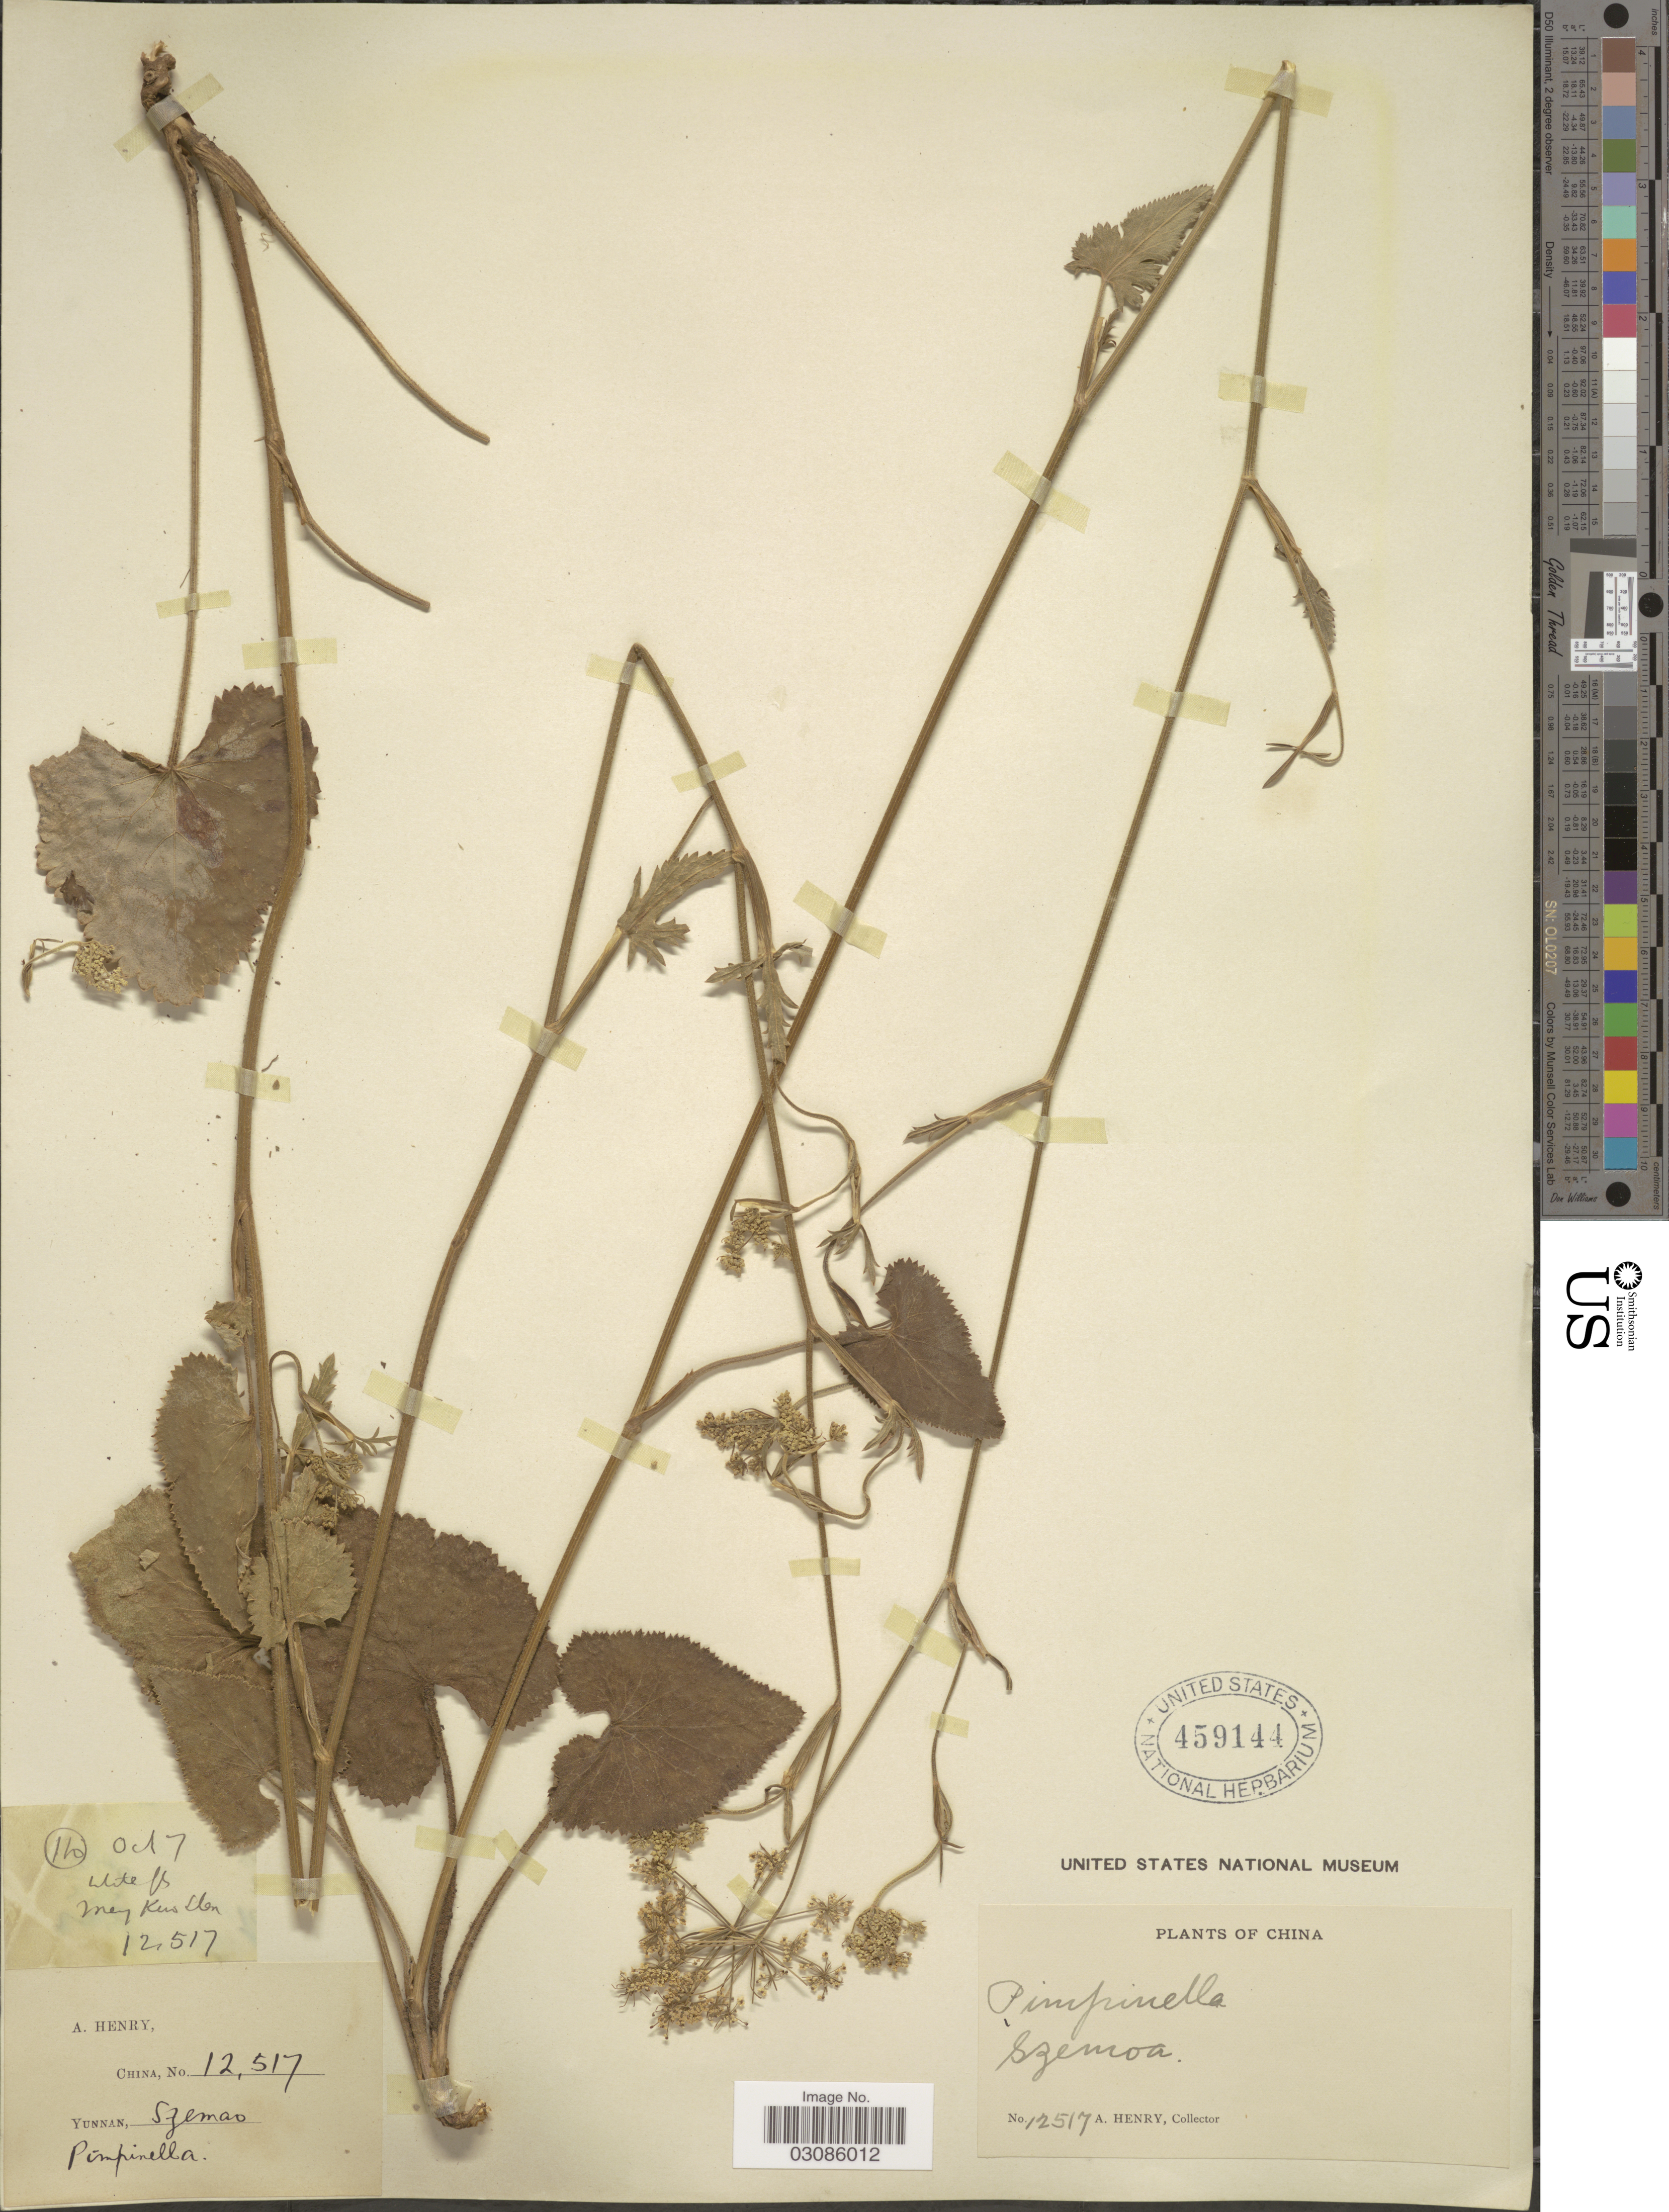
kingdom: Plantae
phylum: Tracheophyta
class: Magnoliopsida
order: Apiales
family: Apiaceae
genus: Pimpinella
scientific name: Pimpinella sp.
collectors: A. Henry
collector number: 12517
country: China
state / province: Yunnan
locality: Szemoa. Meng Kuo sheng. Ho.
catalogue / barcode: US 459144